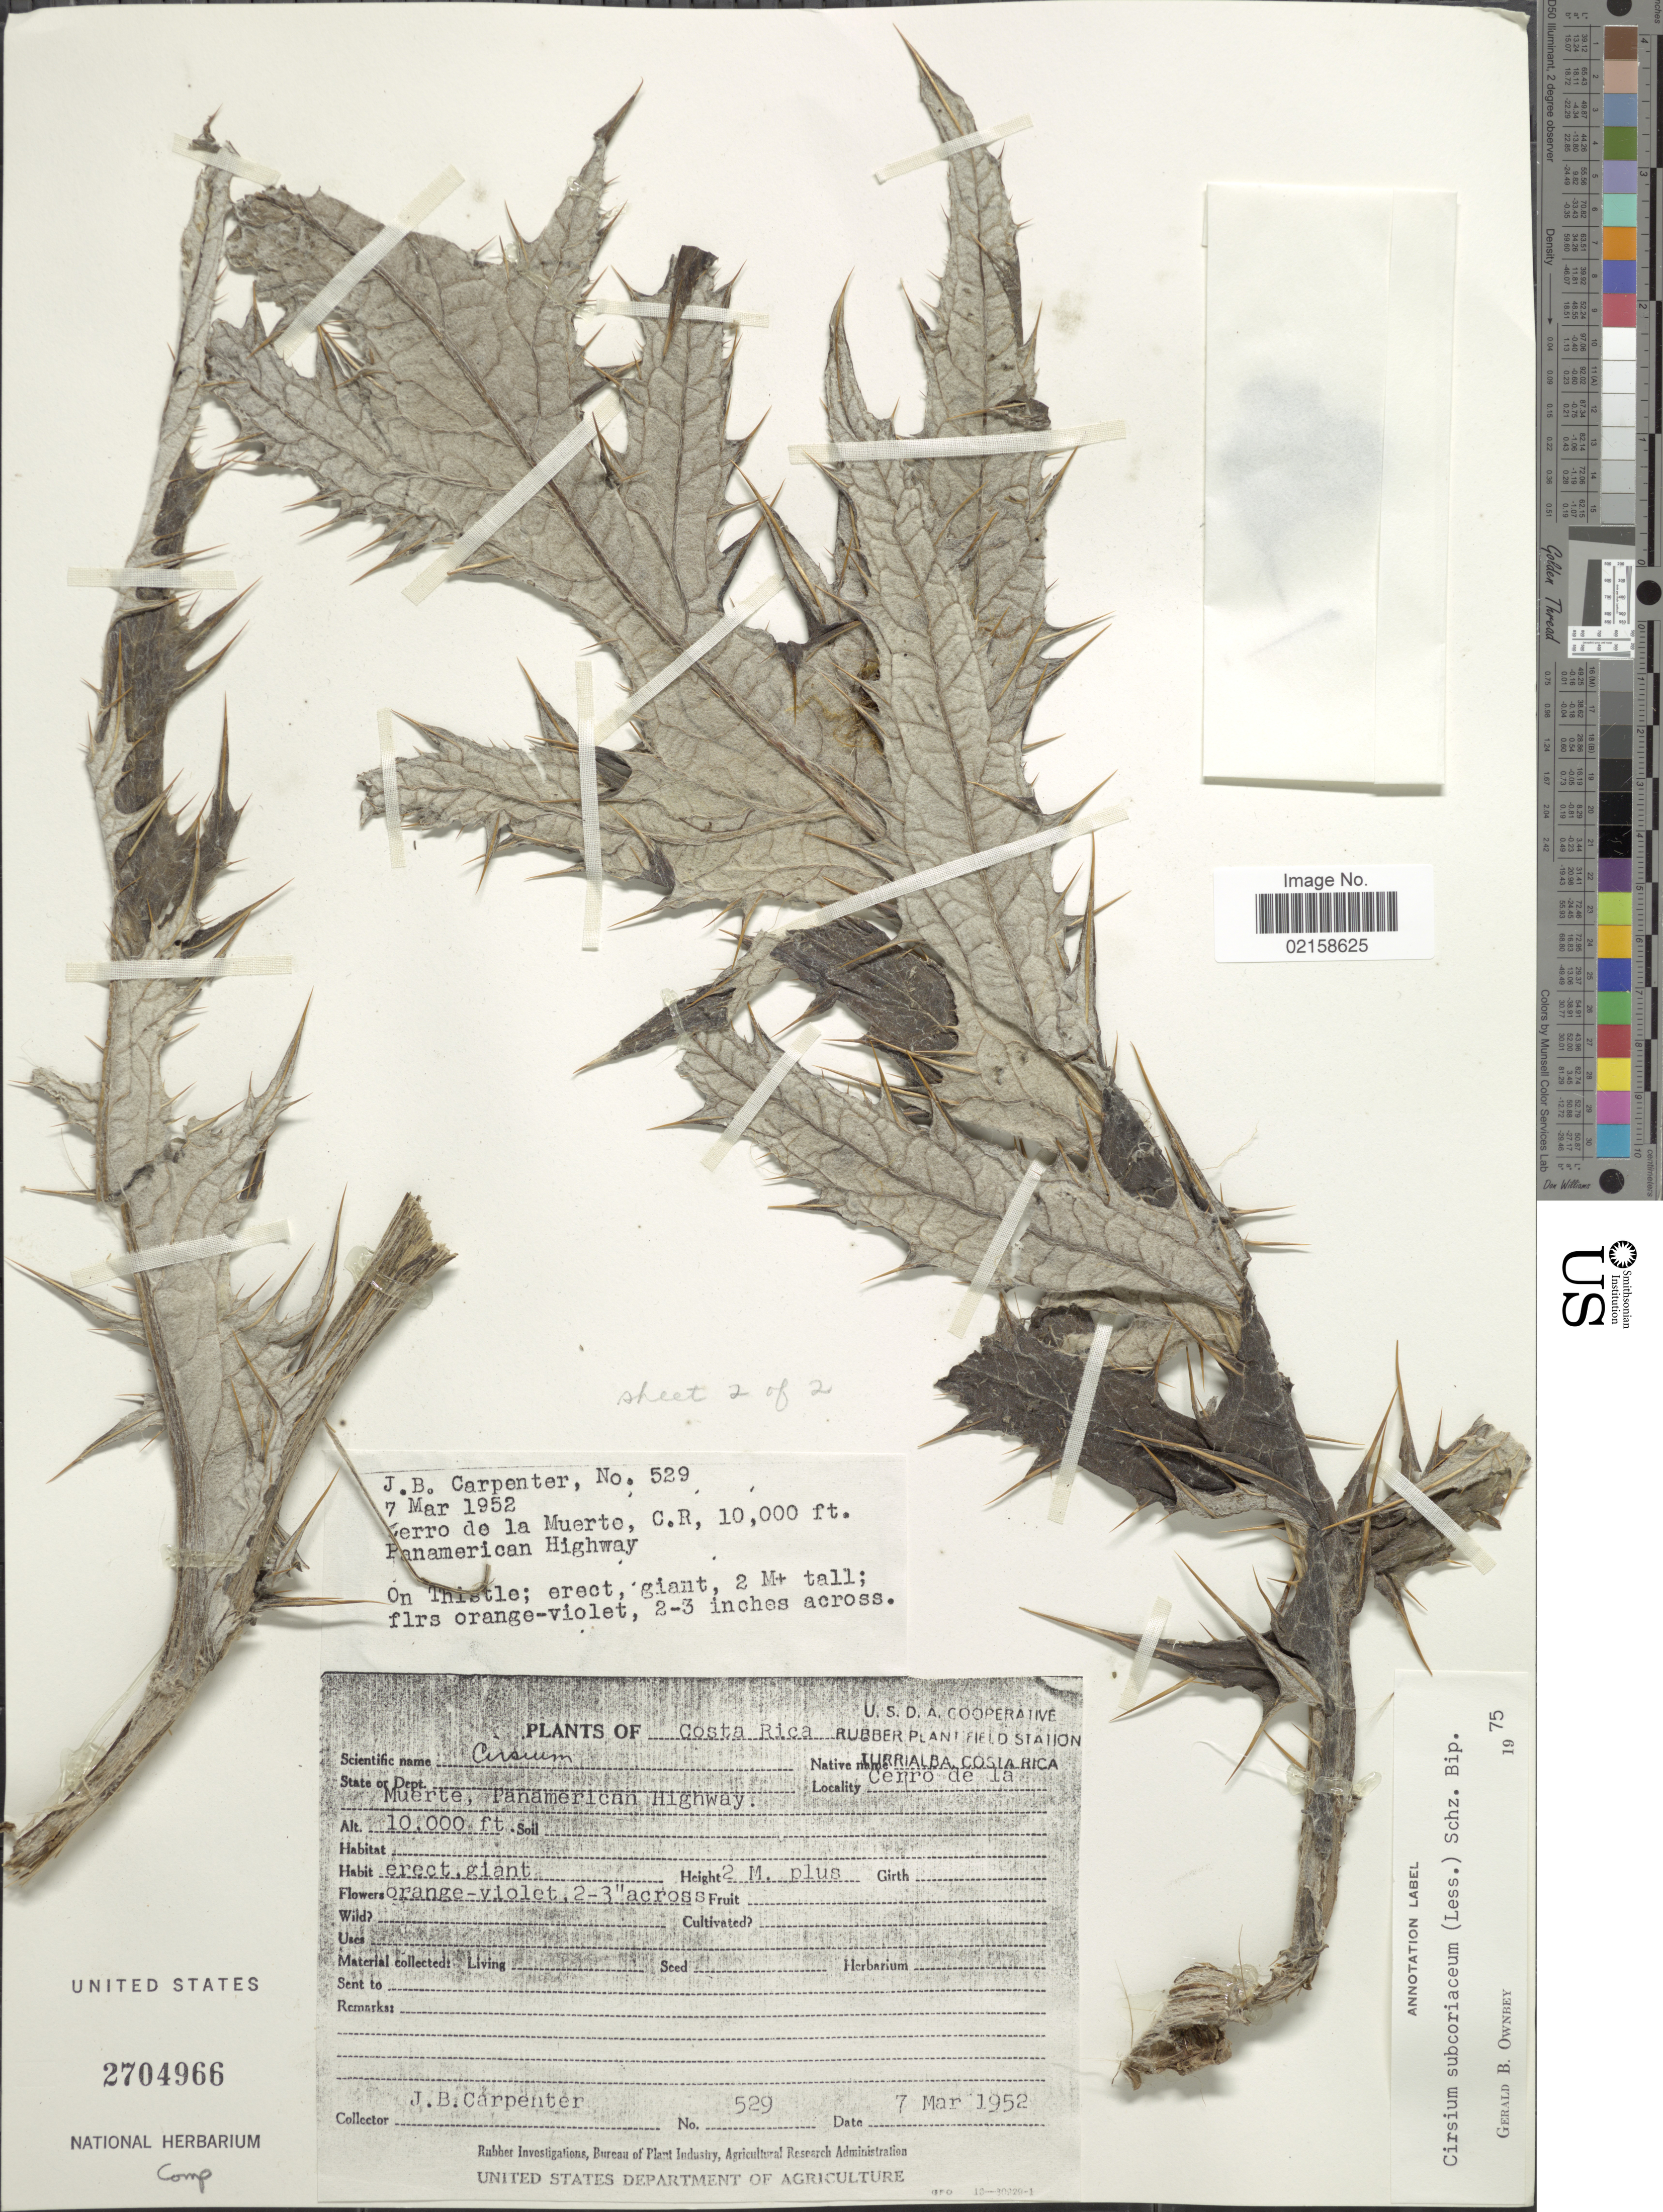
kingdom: Plantae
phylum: Tracheophyta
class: Magnoliopsida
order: Asterales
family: Asteraceae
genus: Cirsium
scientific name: Cirsium subcoriaceum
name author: (Less.) Sch. Bip.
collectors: J. Carpenter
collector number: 529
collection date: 1952-03-07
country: Costa Rica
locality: Cerro de la Muerte, Panamerican Highway.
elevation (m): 3048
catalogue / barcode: US 2704966